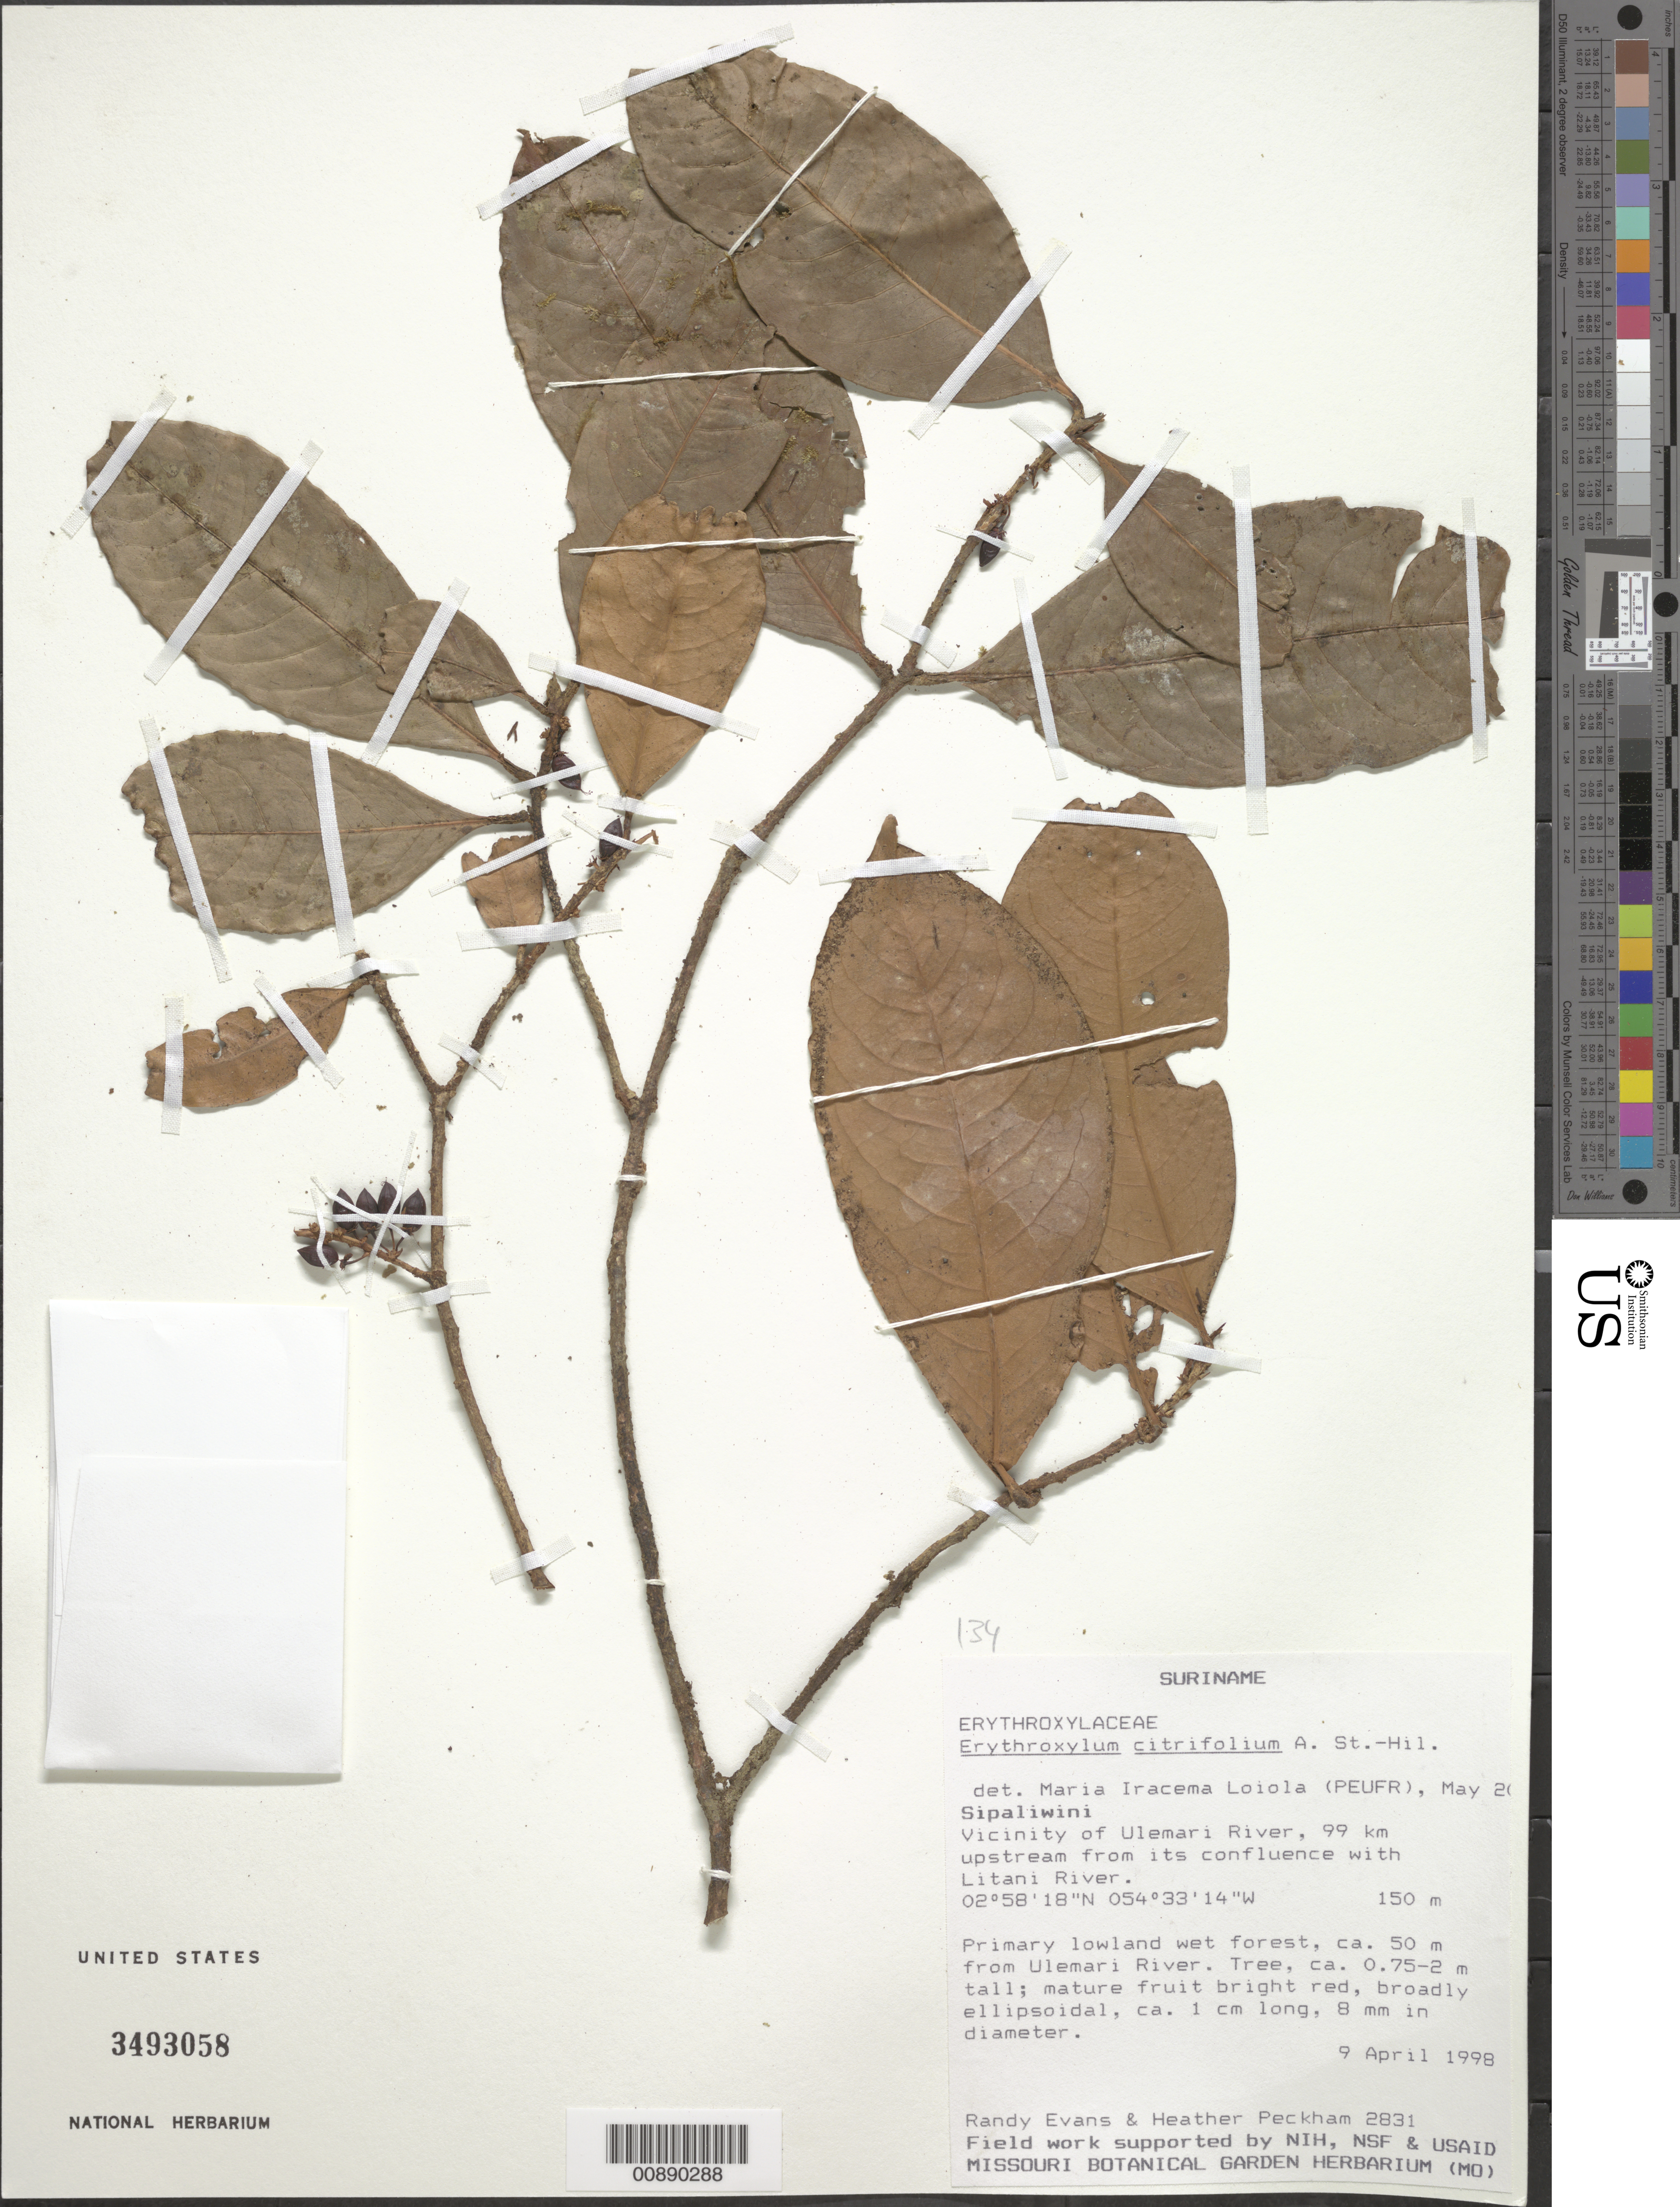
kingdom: Plantae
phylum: Tracheophyta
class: Magnoliopsida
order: Malpighiales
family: Erythroxylaceae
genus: Erythroxylum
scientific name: Erythroxylum citrifolium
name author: A. St.-Hil.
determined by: Loiola, M. I. B.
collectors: R. Evans & H. Peckham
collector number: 2831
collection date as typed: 5-Apr-98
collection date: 1998-04-05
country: Suriname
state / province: Sipaliwini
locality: Ulemari R., 99 km upstream from confl. with Litani R.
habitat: Primary lowland wet forest, ca. 50 m from Ulemari R.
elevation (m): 150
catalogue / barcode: US 3493058